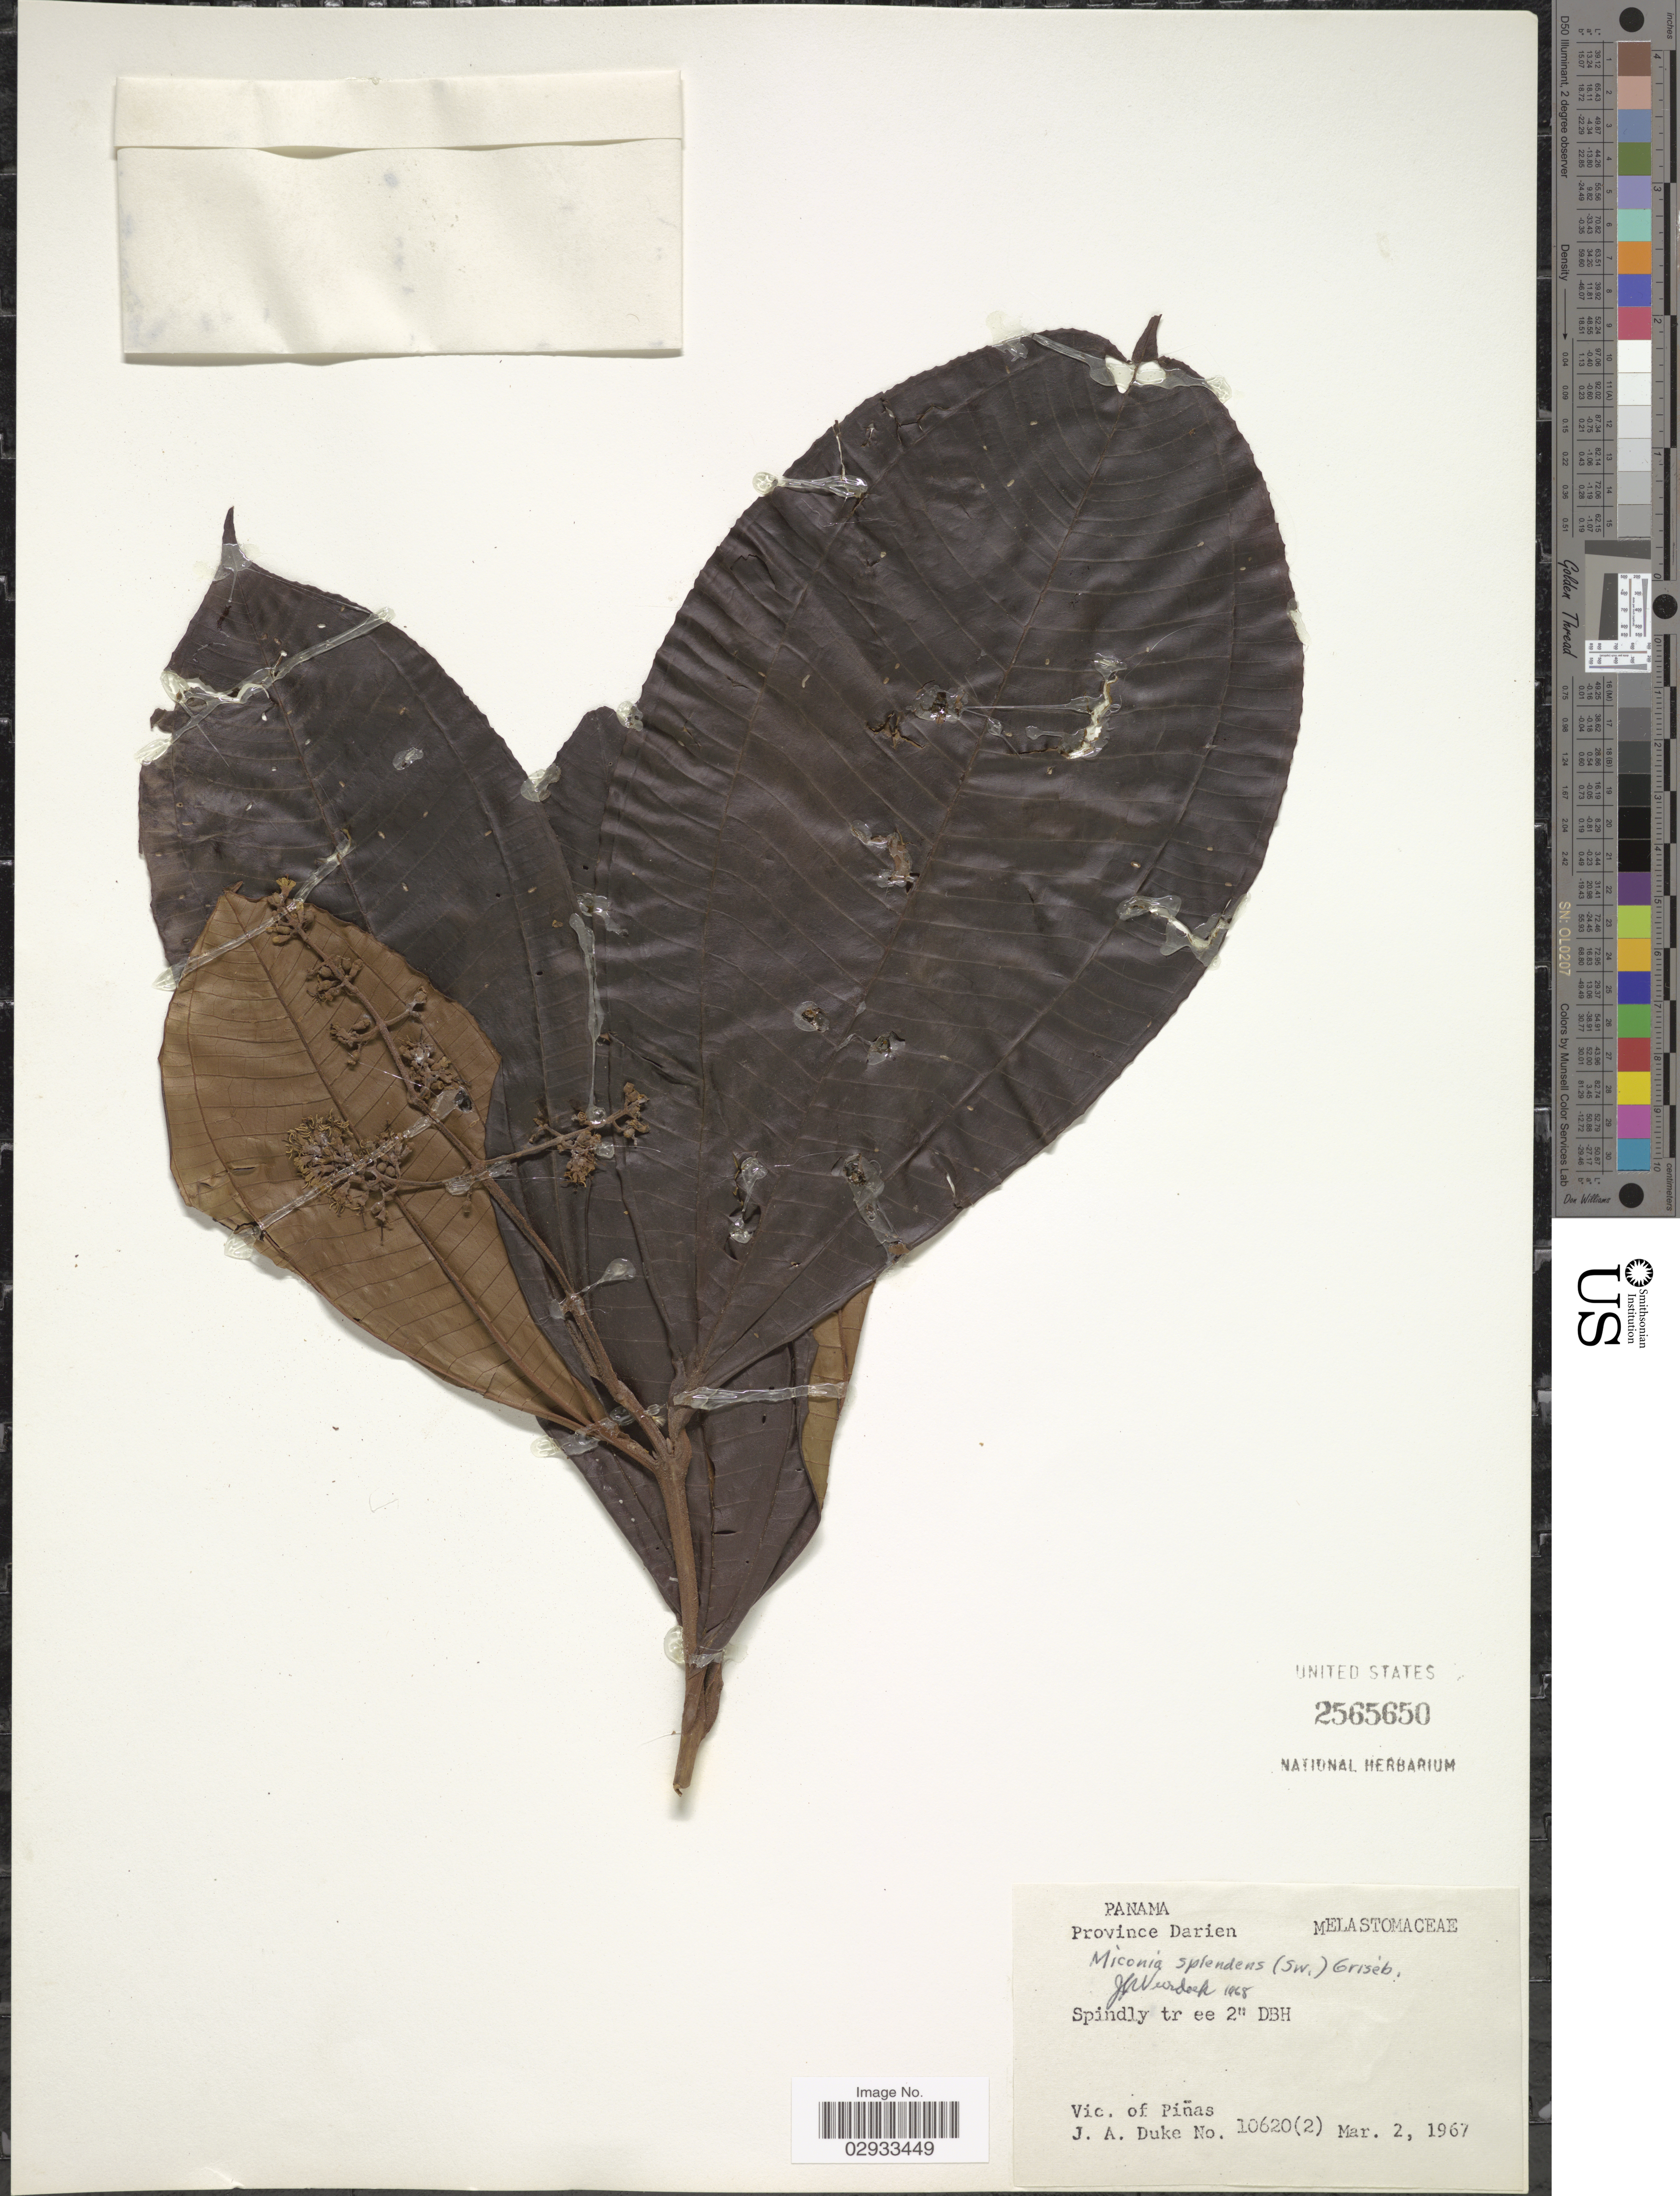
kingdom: Plantae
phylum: Tracheophyta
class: Magnoliopsida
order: Myrtales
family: Melastomataceae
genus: Miconia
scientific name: Miconia splendens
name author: (Sw.) Griseb.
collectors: J. A. Duke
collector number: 10620(2)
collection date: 1967-03-02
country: Panama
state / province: Darién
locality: Vic. of Piñas.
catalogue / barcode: US 2565650